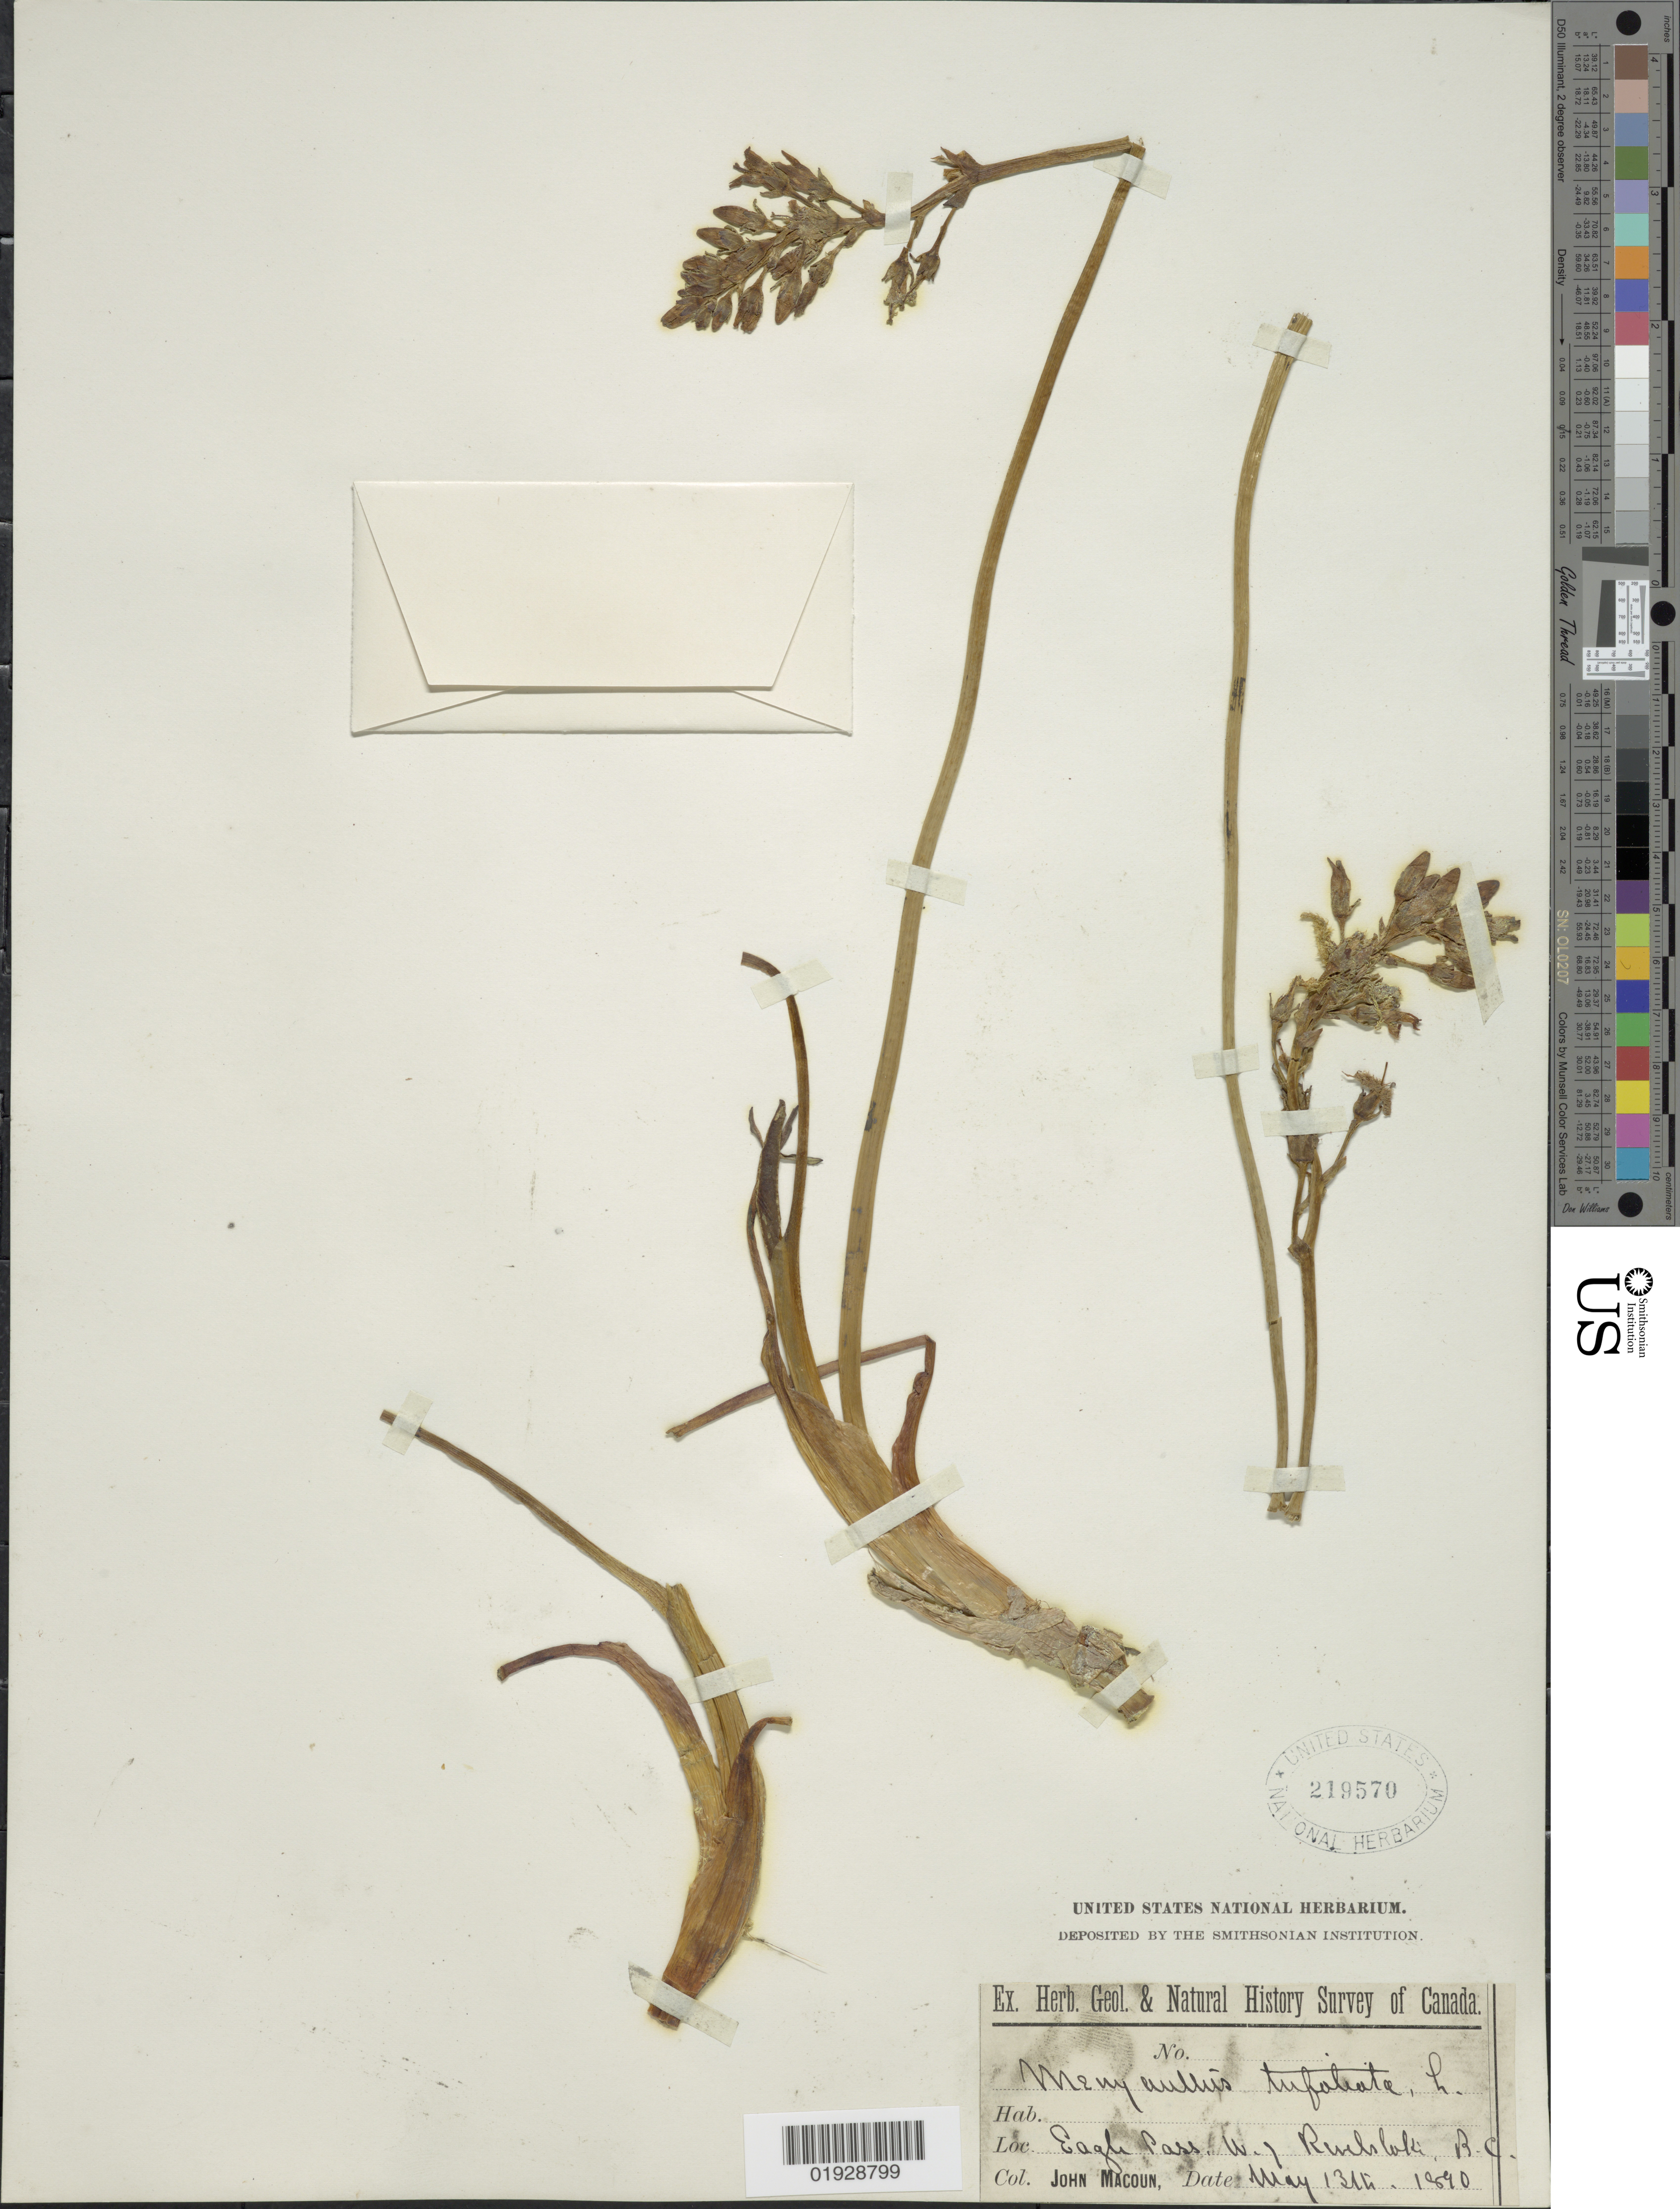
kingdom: Plantae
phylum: Tracheophyta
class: Magnoliopsida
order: Asterales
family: Menyanthaceae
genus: Menyanthes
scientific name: Menyanthes trifoliata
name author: L.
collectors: J. Macoun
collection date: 1890-05-13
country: Canada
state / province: British Columbia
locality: Eagle Pass, W.J Revelstoke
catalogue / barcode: US 219570